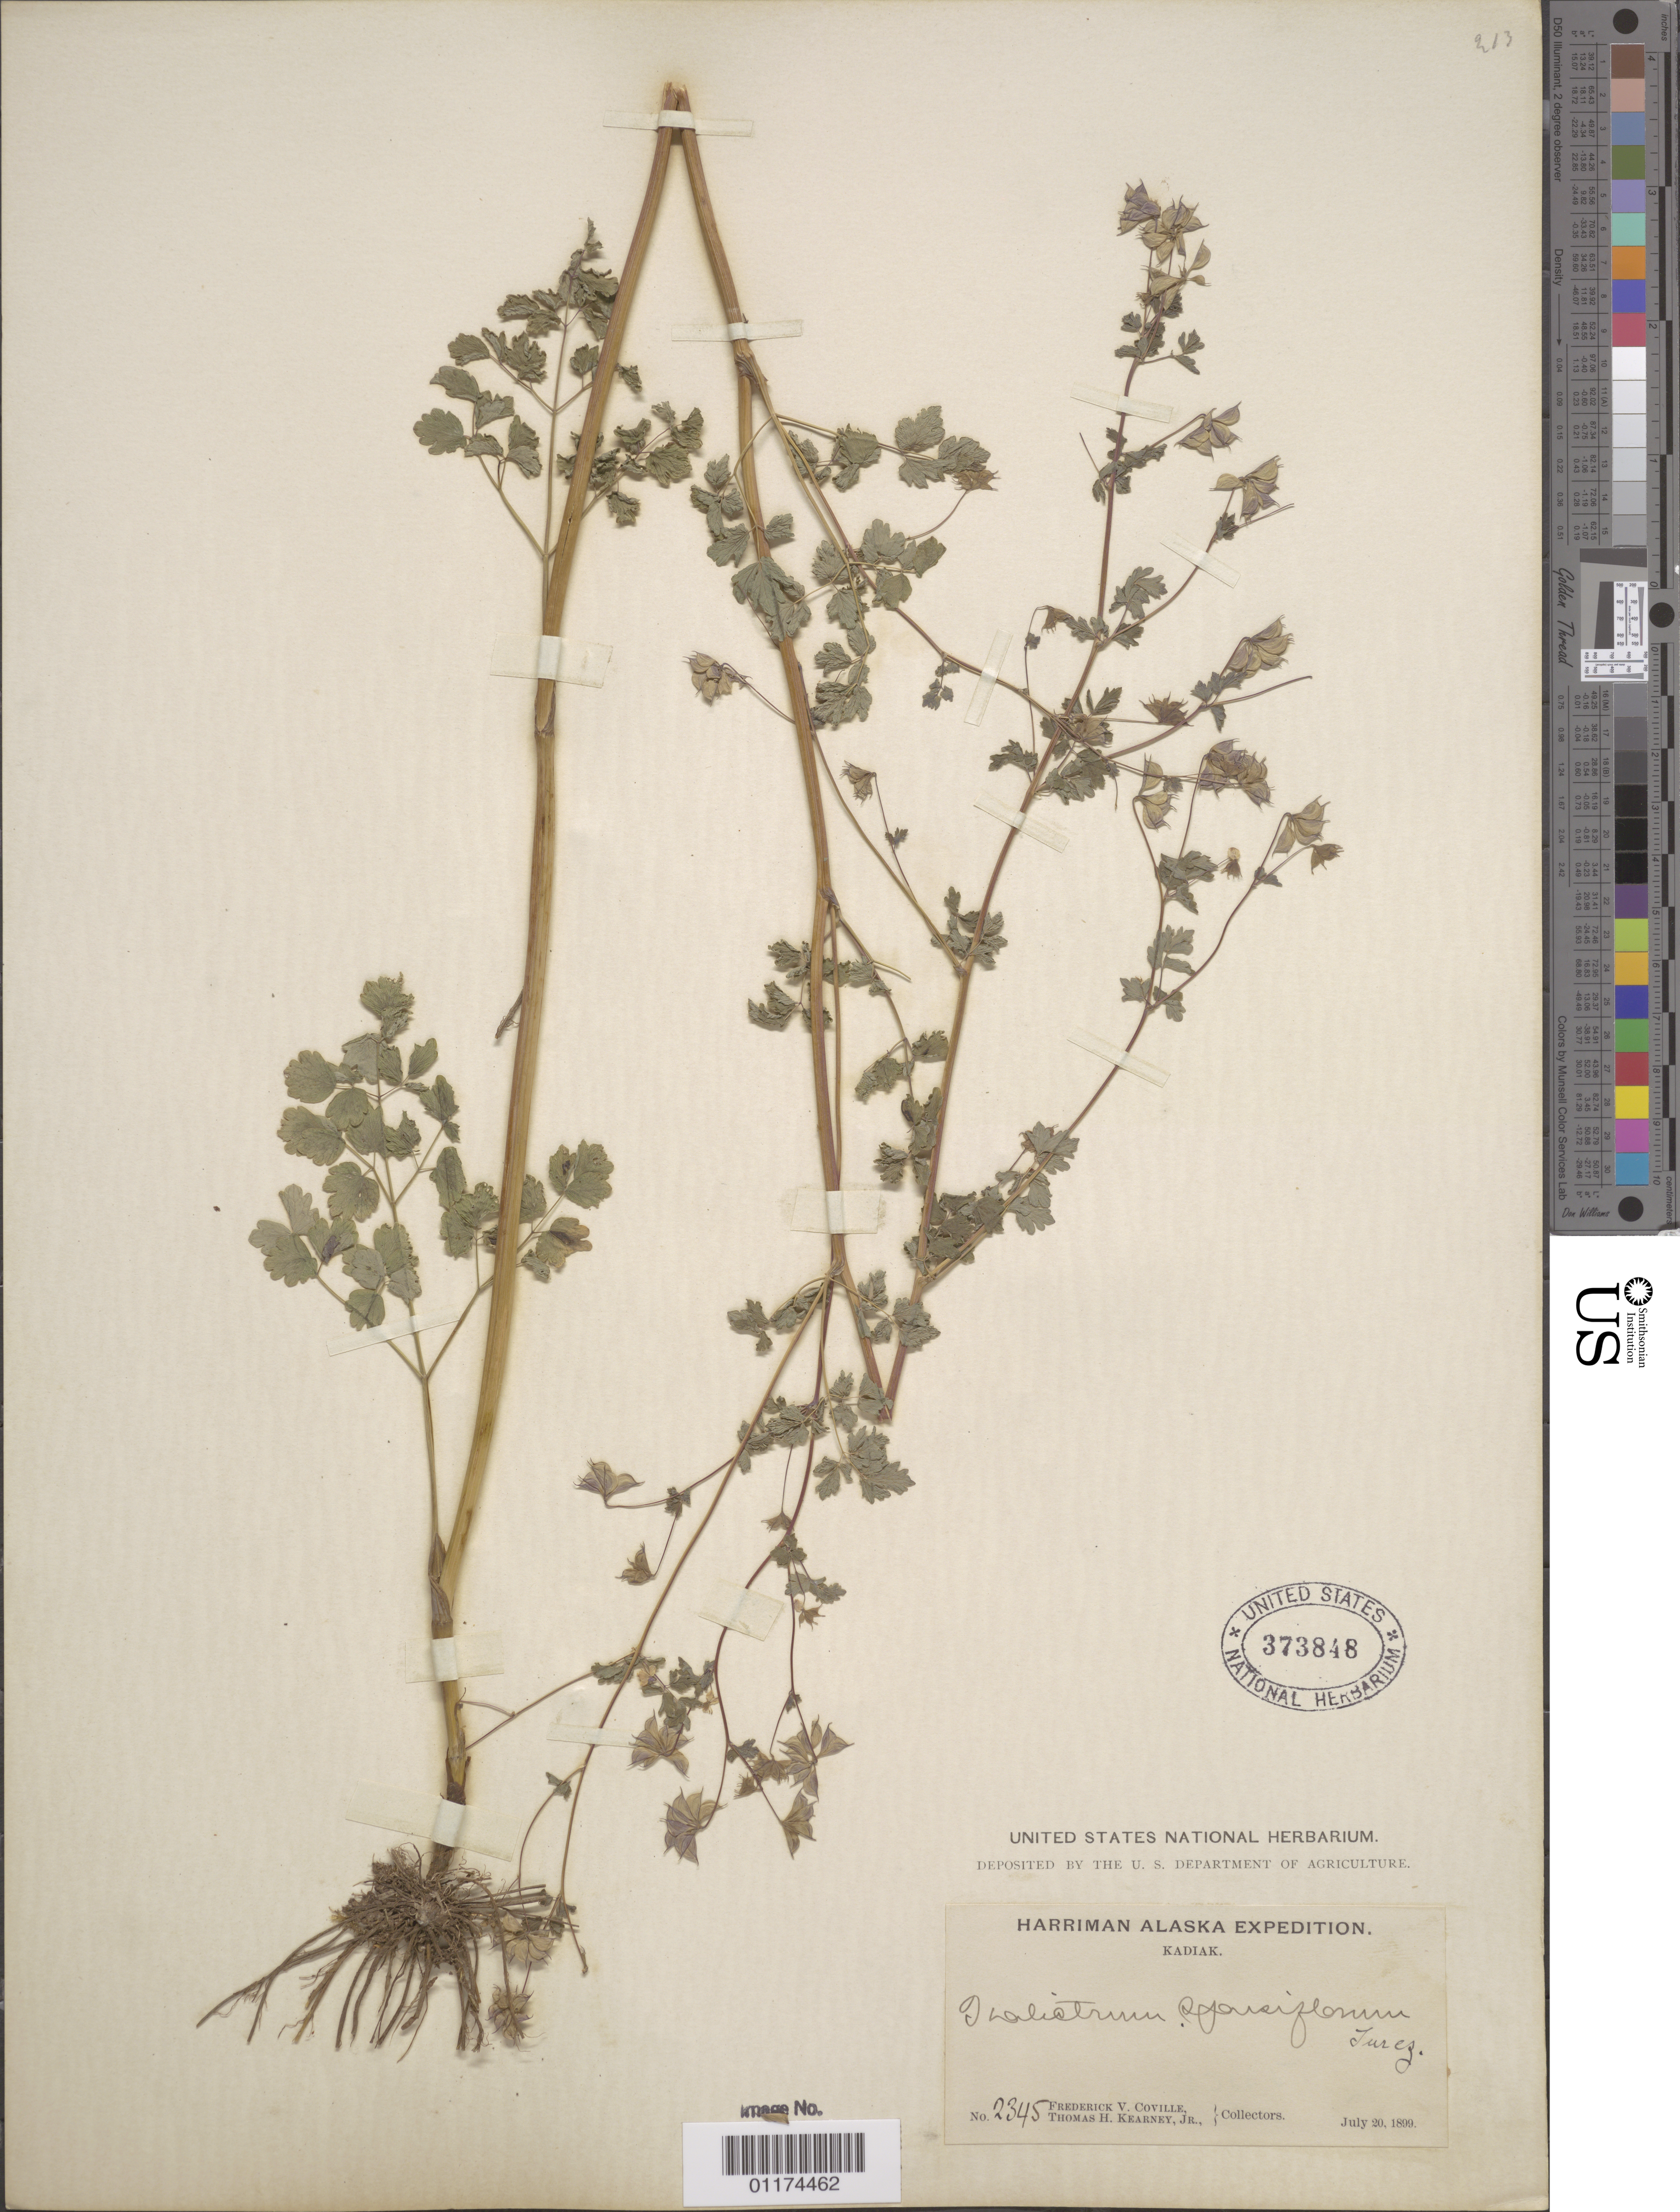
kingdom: Plantae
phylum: Tracheophyta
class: Magnoliopsida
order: Ranunculales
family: Ranunculaceae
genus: Thalictrum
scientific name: Thalictrum sparsiflorum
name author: Turcz. ex Fisch. & C.A. Mey.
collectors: F. V. Coville & T. H. Kearney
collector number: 2345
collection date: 1899-07-20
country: United States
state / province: Alaska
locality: Kadiak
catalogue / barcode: US 373848